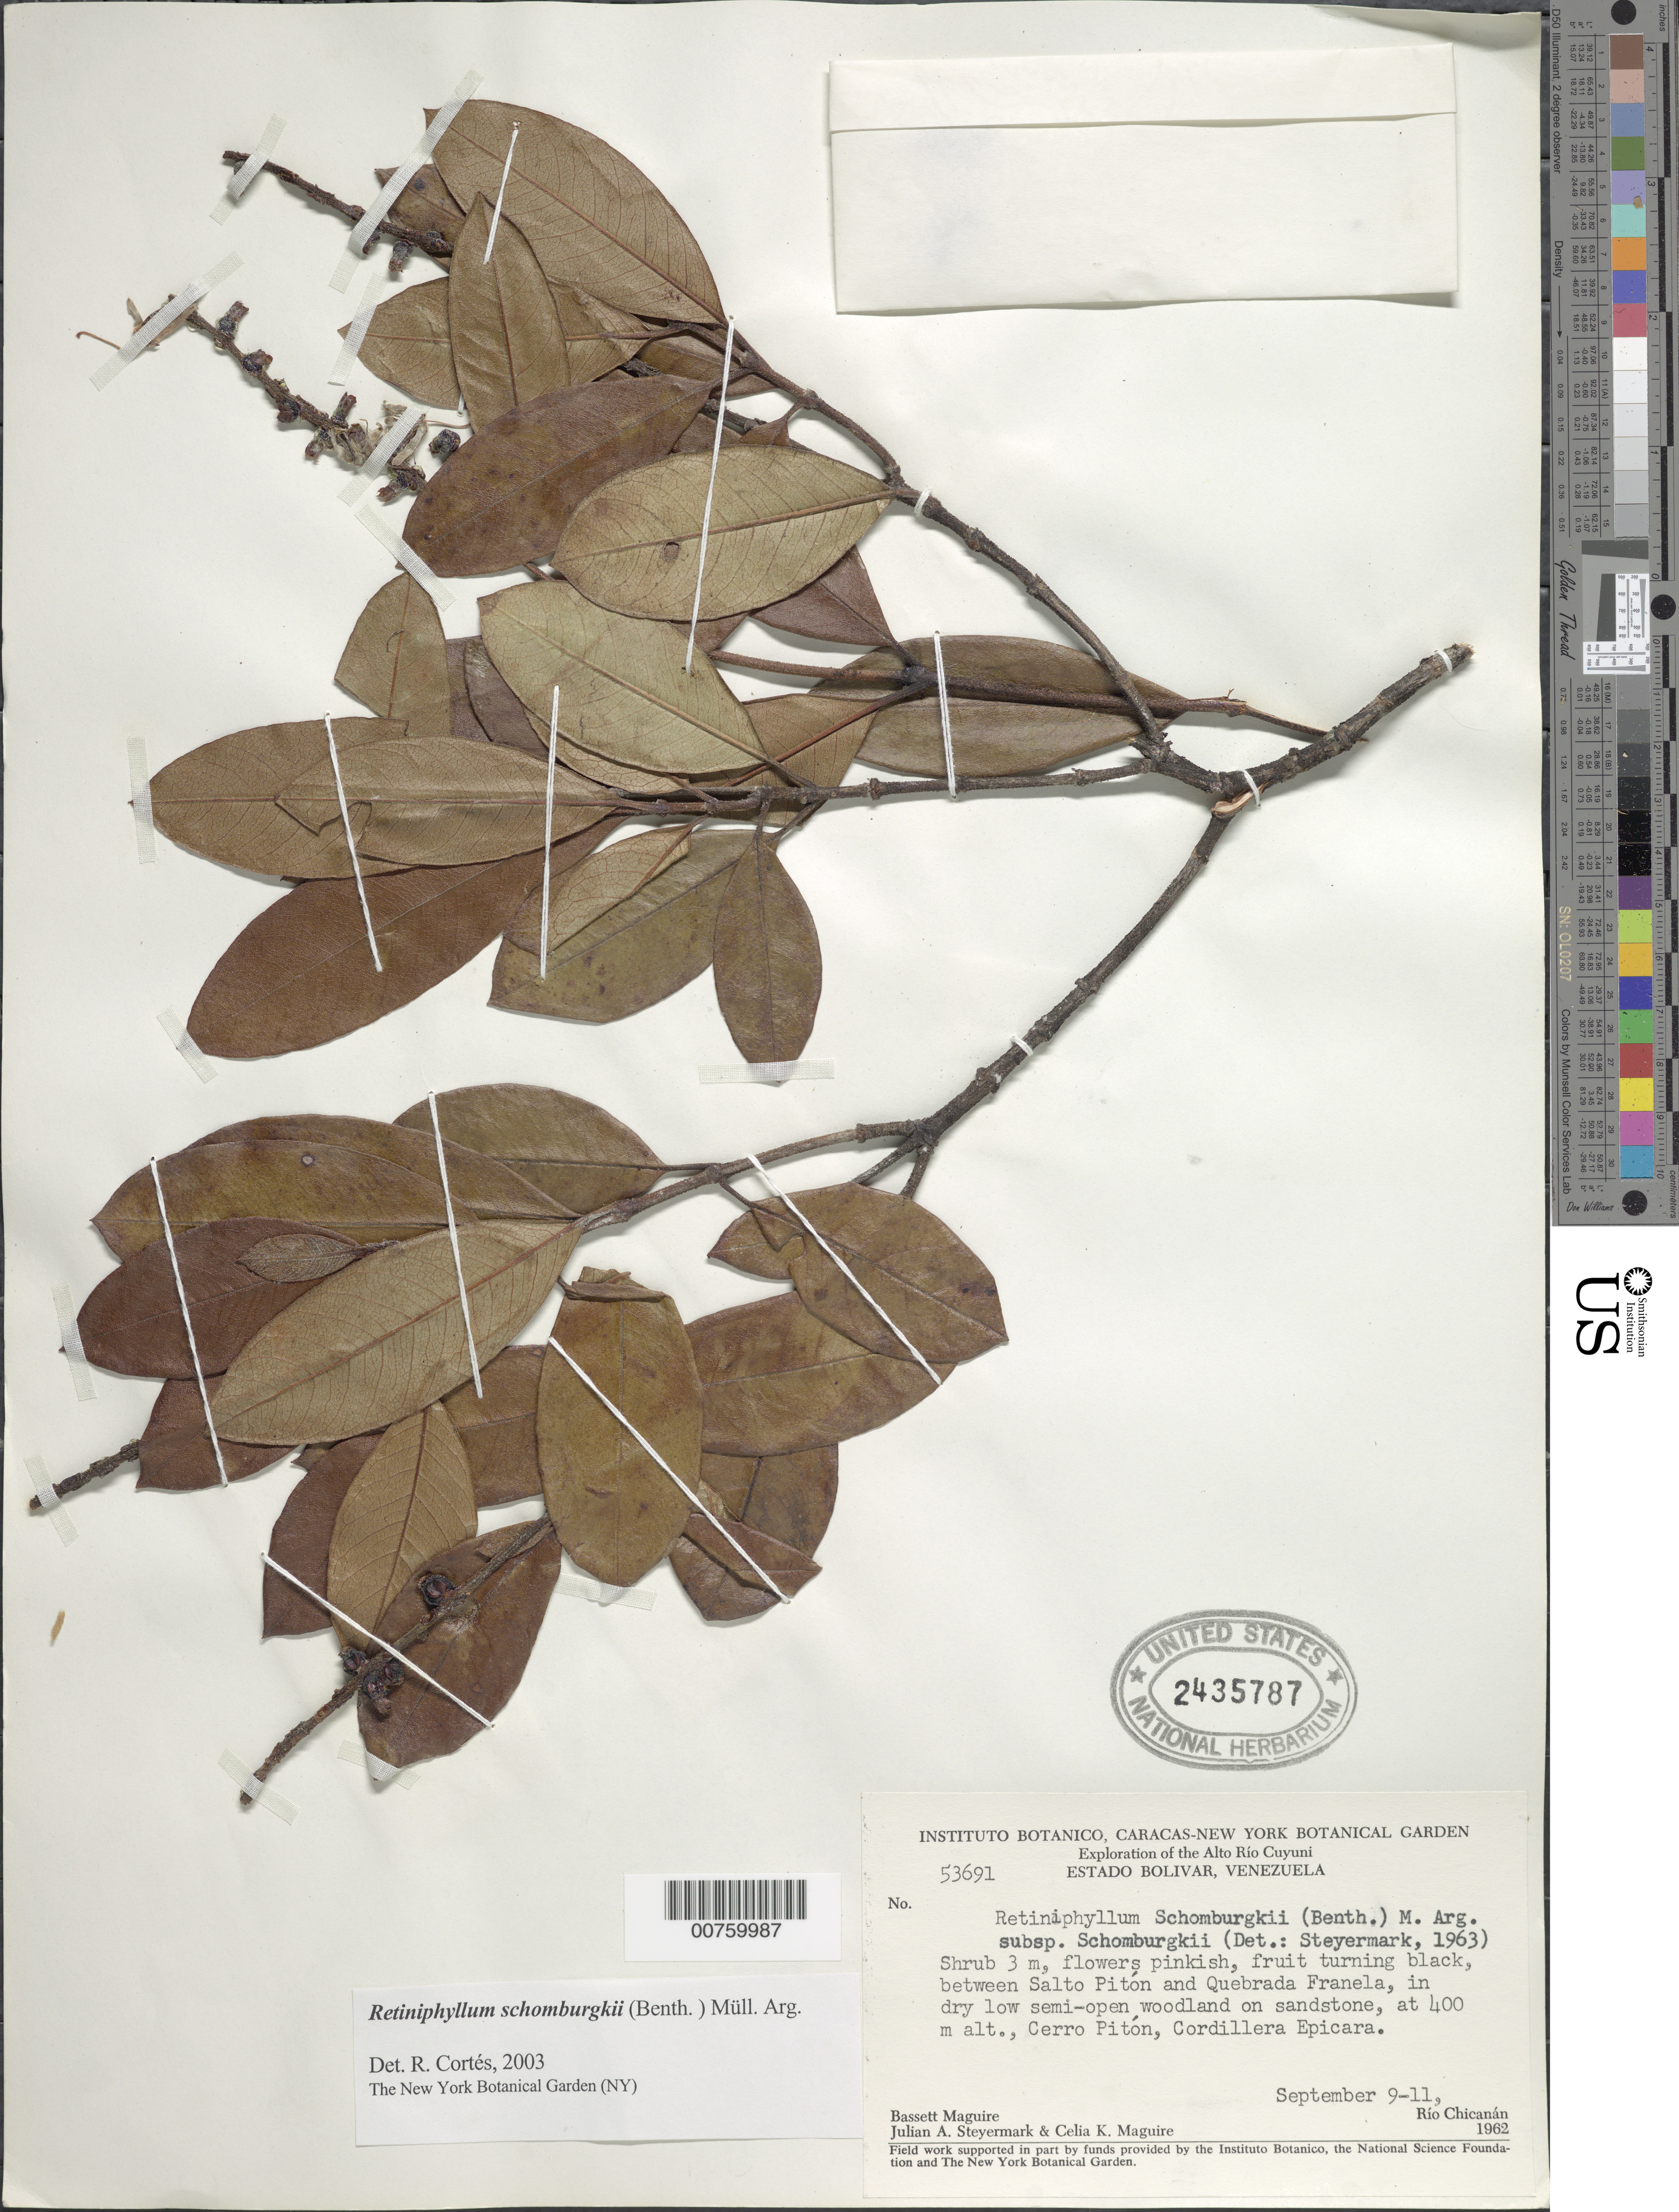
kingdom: Plantae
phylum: Tracheophyta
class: Magnoliopsida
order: Gentianales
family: Rubiaceae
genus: Retiniphyllum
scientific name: Retiniphyllum schomburgkii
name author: (Benth.) Müll. Arg.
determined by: Cortes R., G.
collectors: B. Maguire, J. Steyermark & C. K. Maguire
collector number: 53691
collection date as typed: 9-Sep-62 to 11-Sep-62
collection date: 1962-09-09/1962-09-11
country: Venezuela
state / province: Bolívar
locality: Alto Río Cuyuni, Cerro Pitón, Cordillera Epicara, betw. Salto Pitón and Quebrada Franela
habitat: Dry low semi-open woodland on sandstone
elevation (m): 400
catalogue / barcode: US 2435787